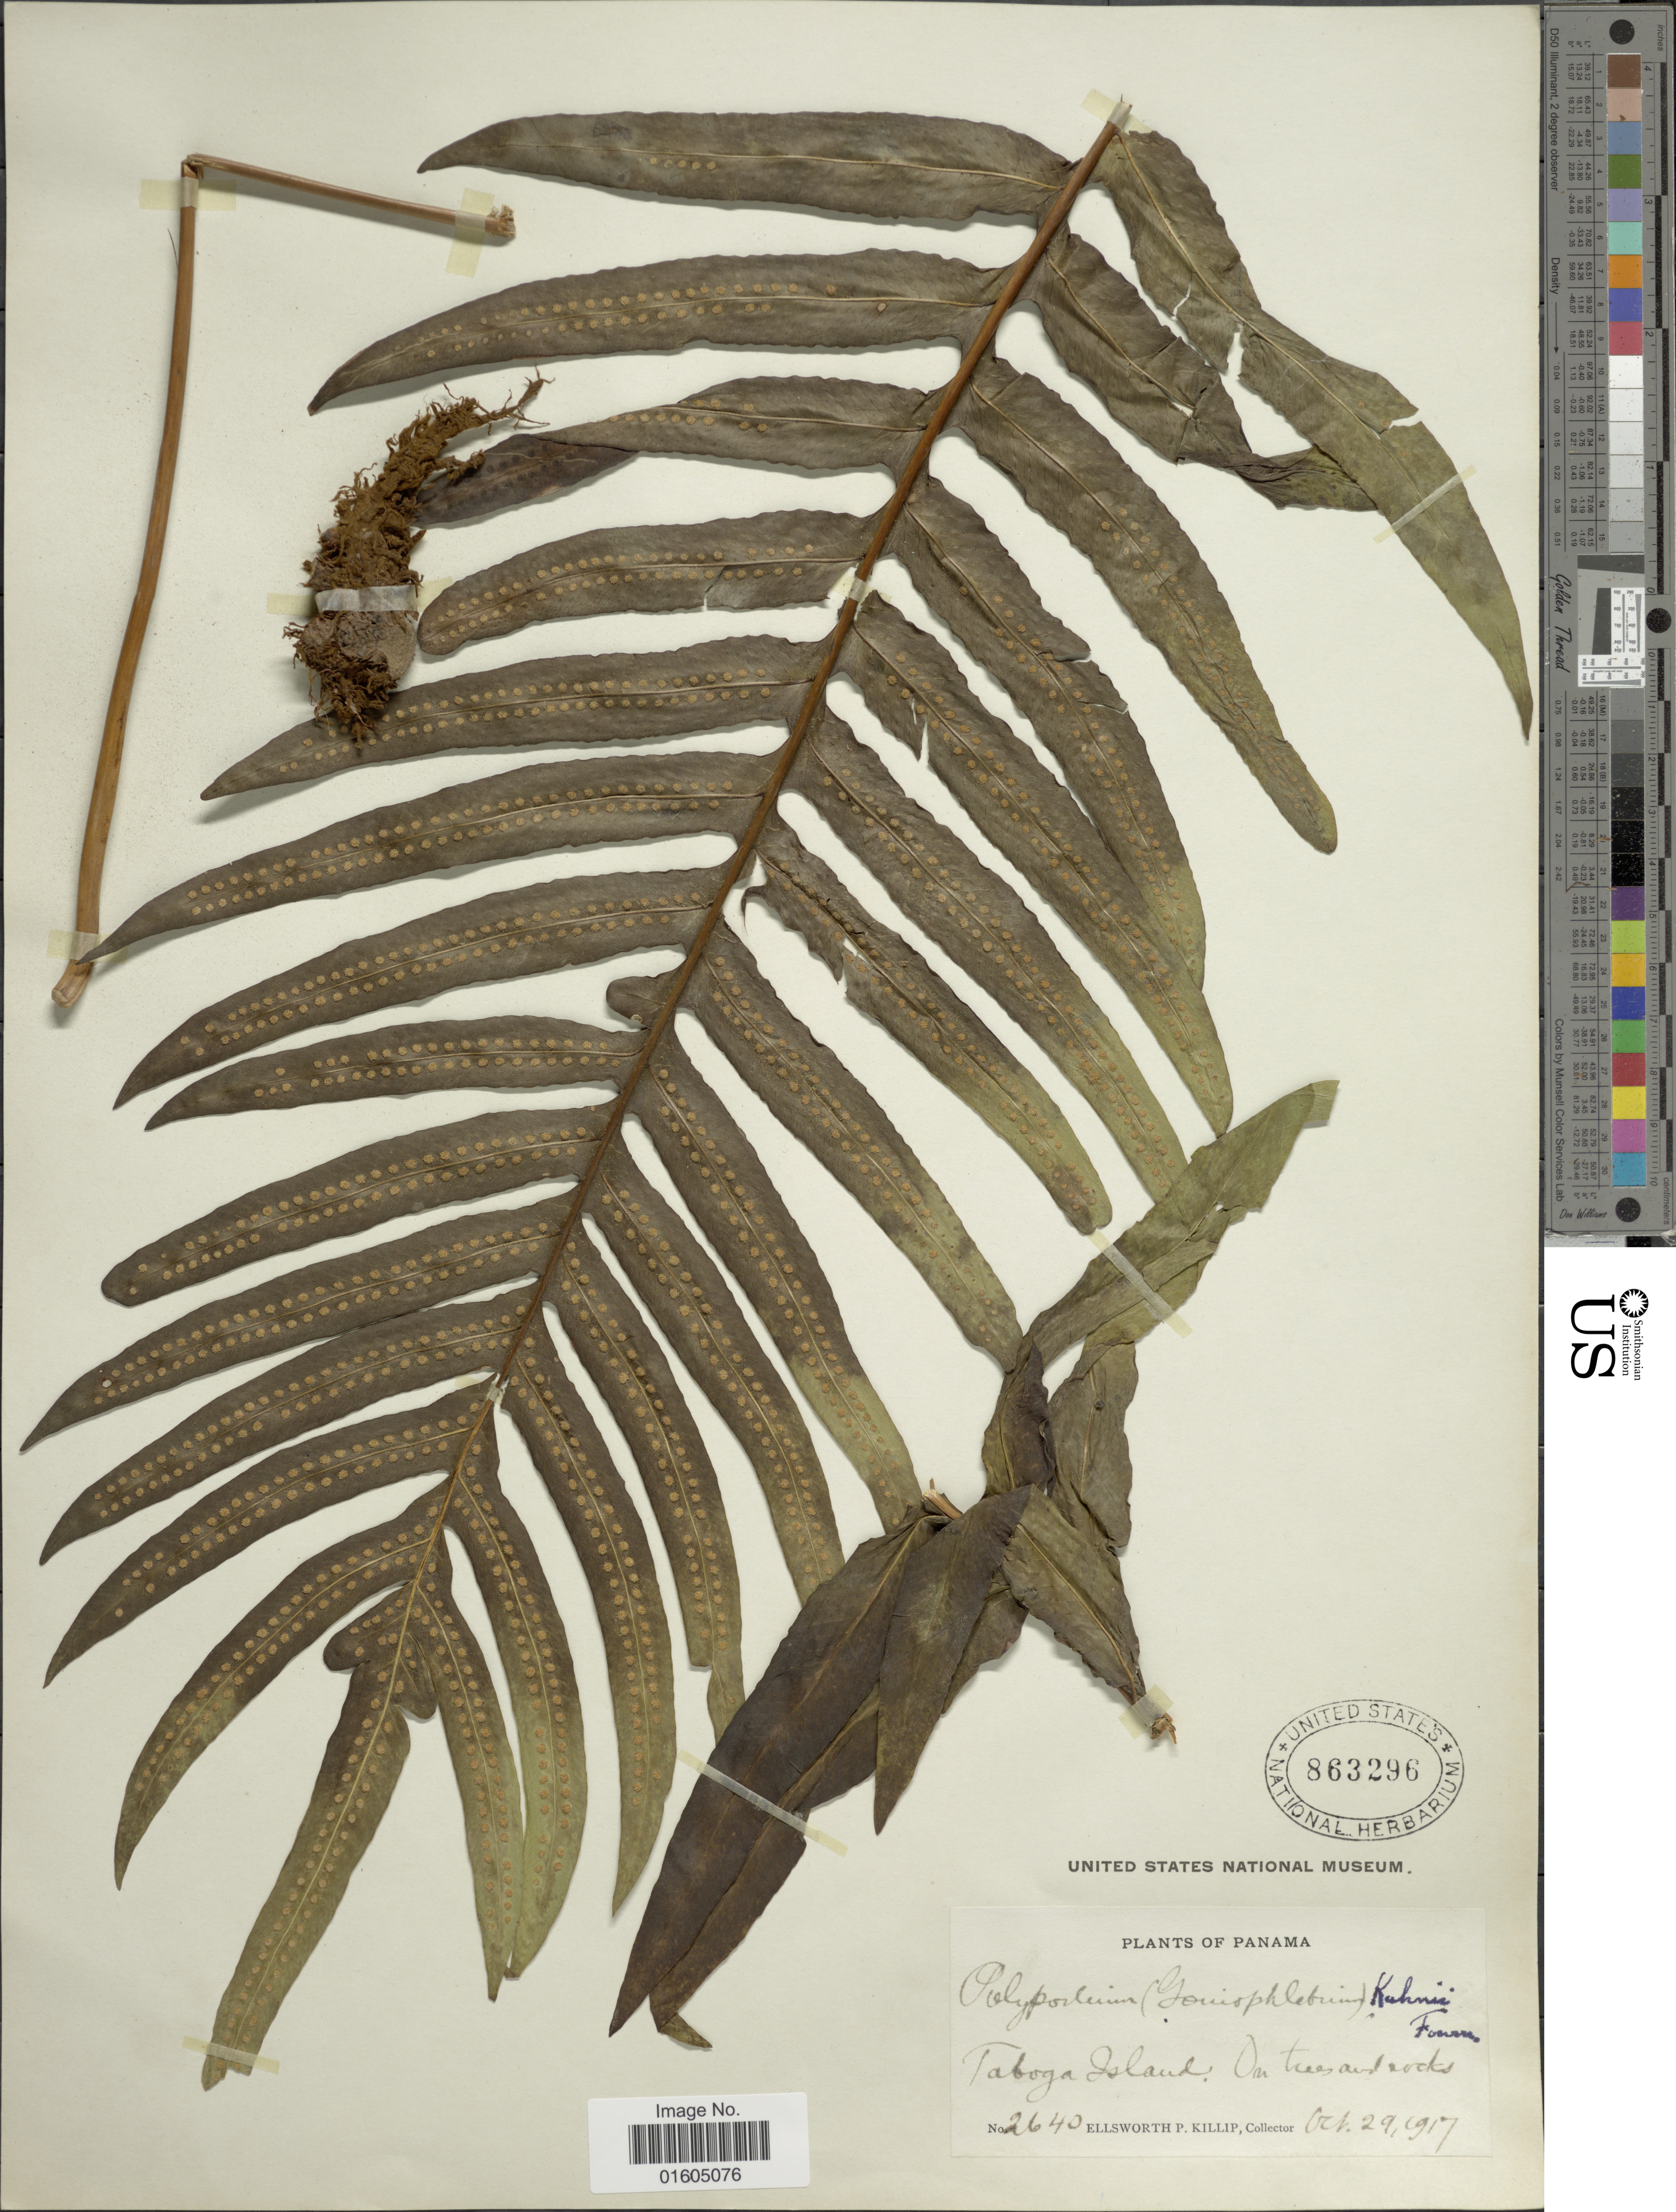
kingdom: Plantae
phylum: Tracheophyta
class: Polypodiopsida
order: Polypodiales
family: Polypodiaceae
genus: Serpocaulon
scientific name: Serpocaulon attenuatum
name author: (Humb. & Bonpl. ex Willd.) A.R. Sm.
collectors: E. P. Killip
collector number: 2640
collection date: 1917-10-29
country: Panama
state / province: Panamá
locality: Panama.Taboga Island, On trees and rocks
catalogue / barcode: US 863296